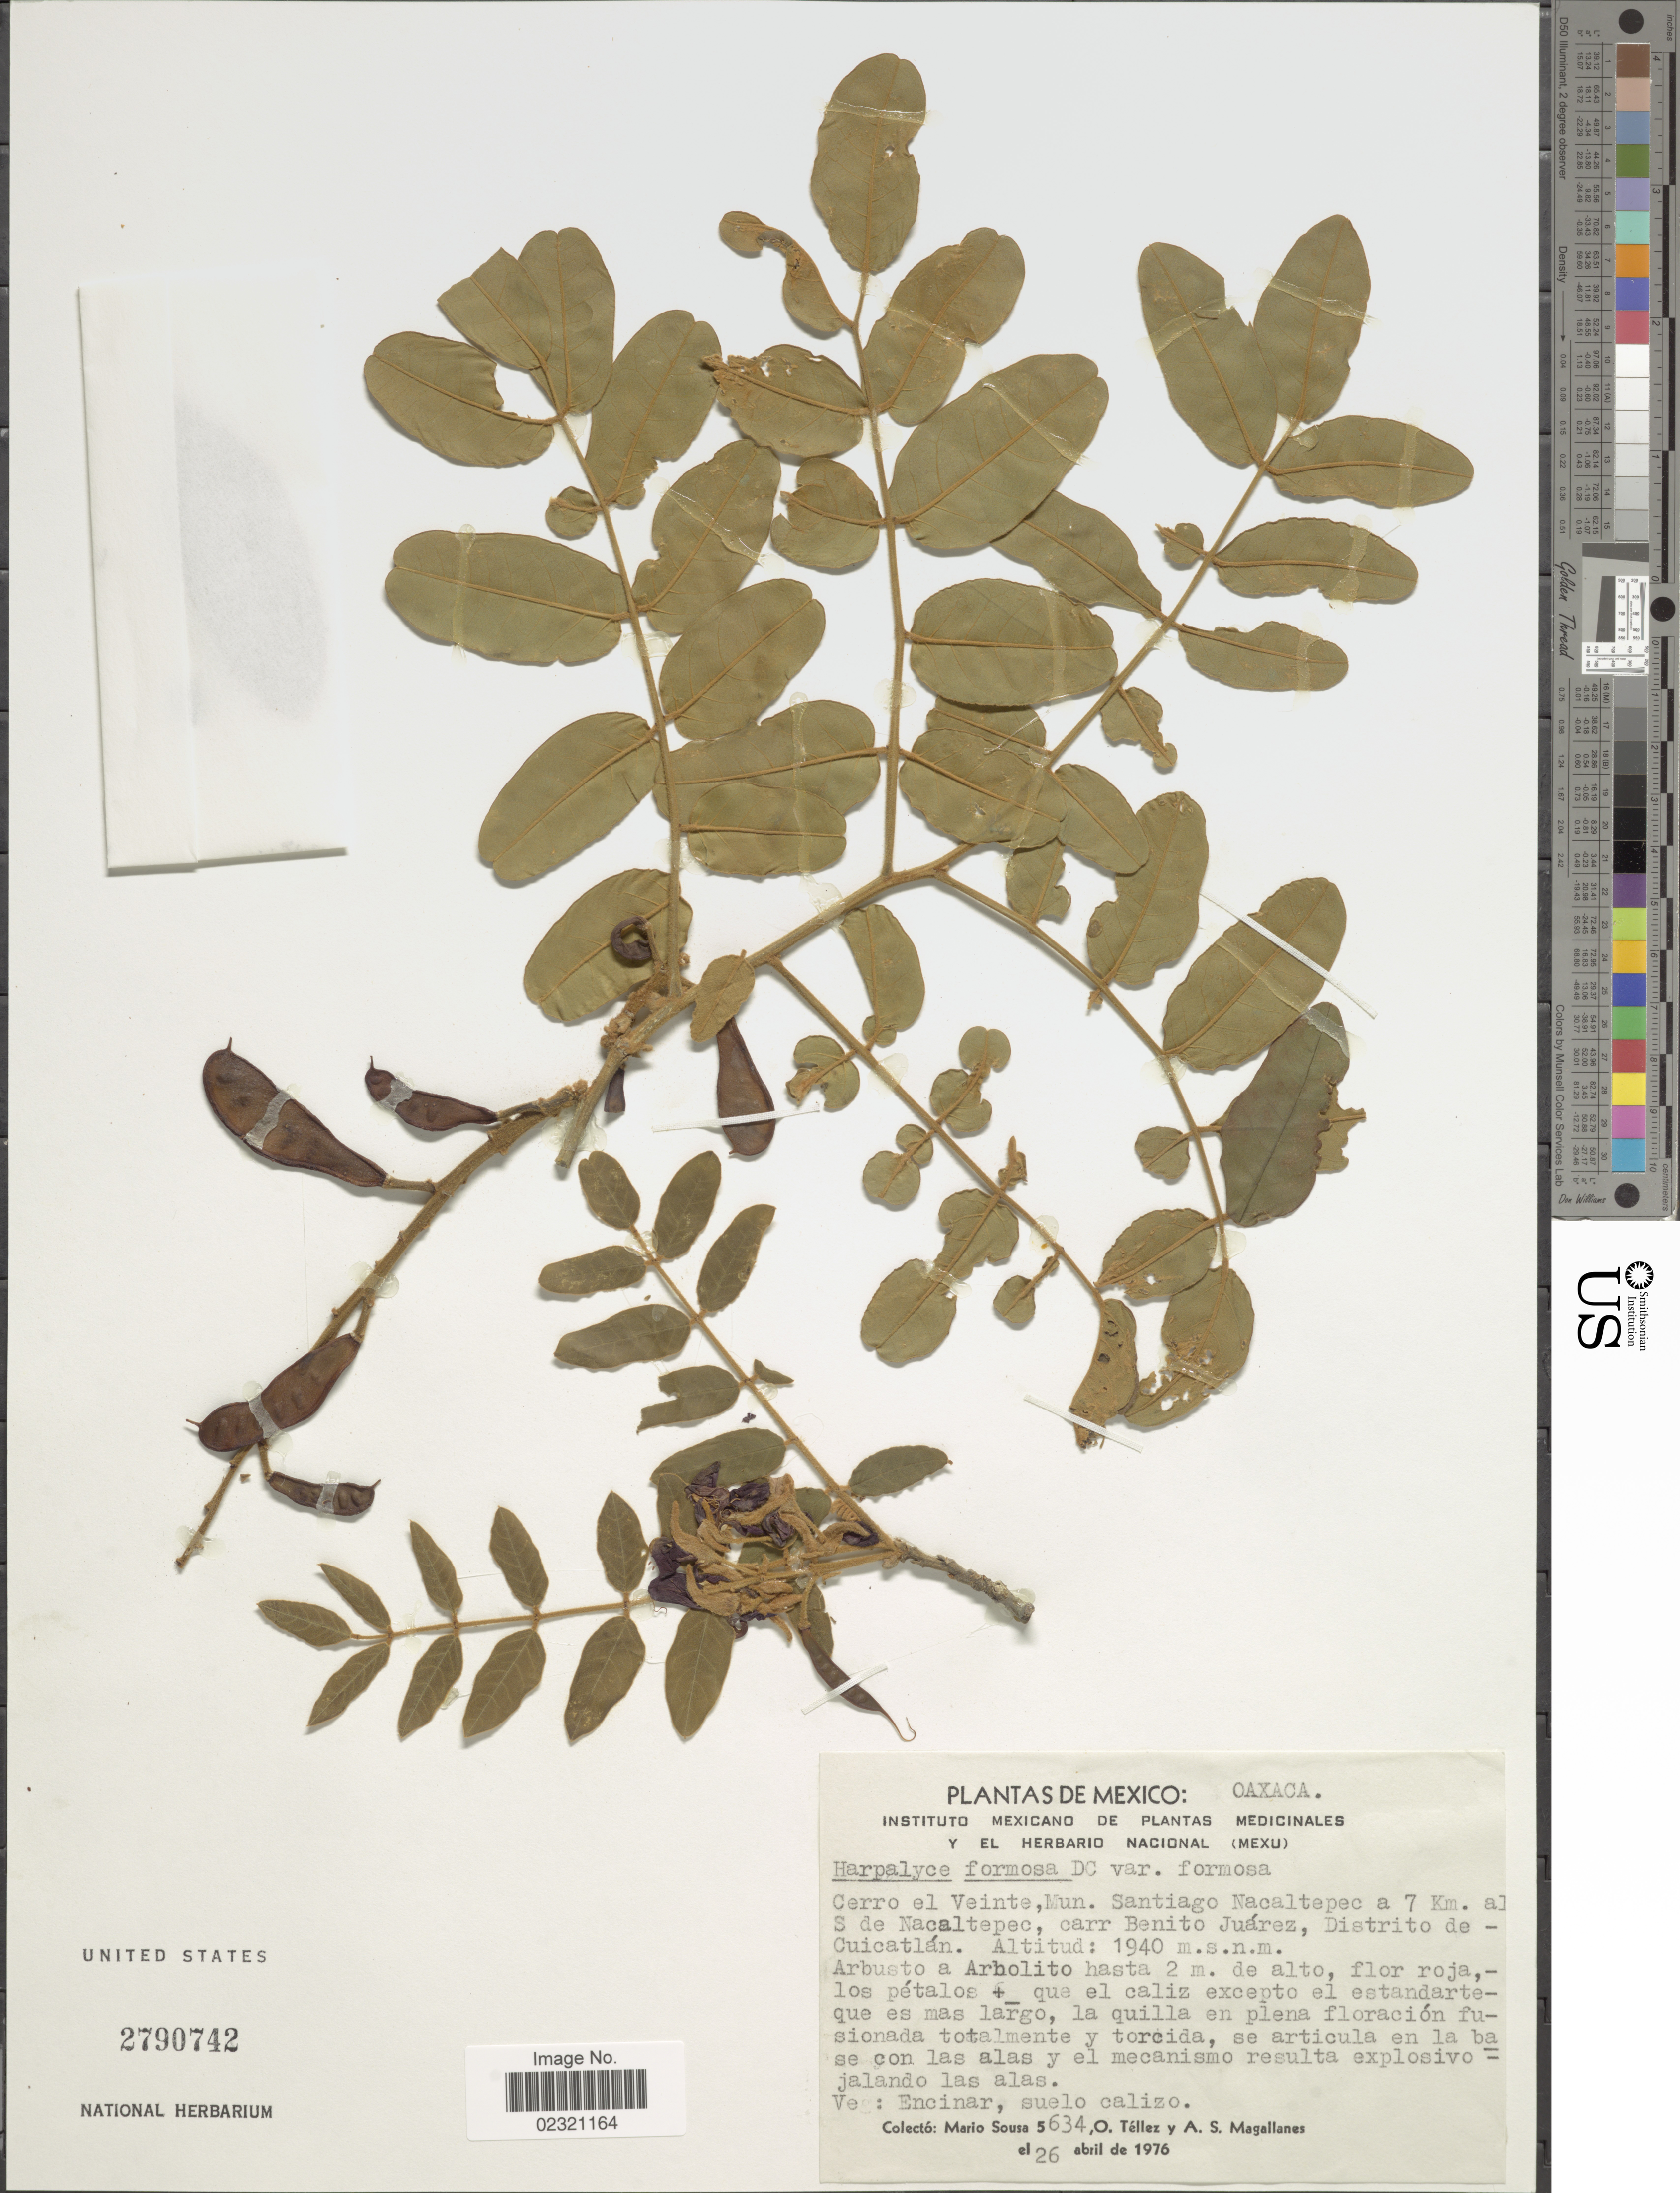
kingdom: Plantae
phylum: Tracheophyta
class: Magnoliopsida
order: Fabales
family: Fabaceae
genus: Harpalyce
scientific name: Harpalyce formosa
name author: DC.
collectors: M. Sousa S., O. Tellez & A. Magallanes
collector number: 5634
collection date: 1976-04-26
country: Mexico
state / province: Oaxaca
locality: Cerro el Veinte, Mun Santiago Nacaltepec a 7 km al S de nacaltepec carr Benito Juarez, Distrito de Cuicatlan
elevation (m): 1940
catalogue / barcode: US 2790742